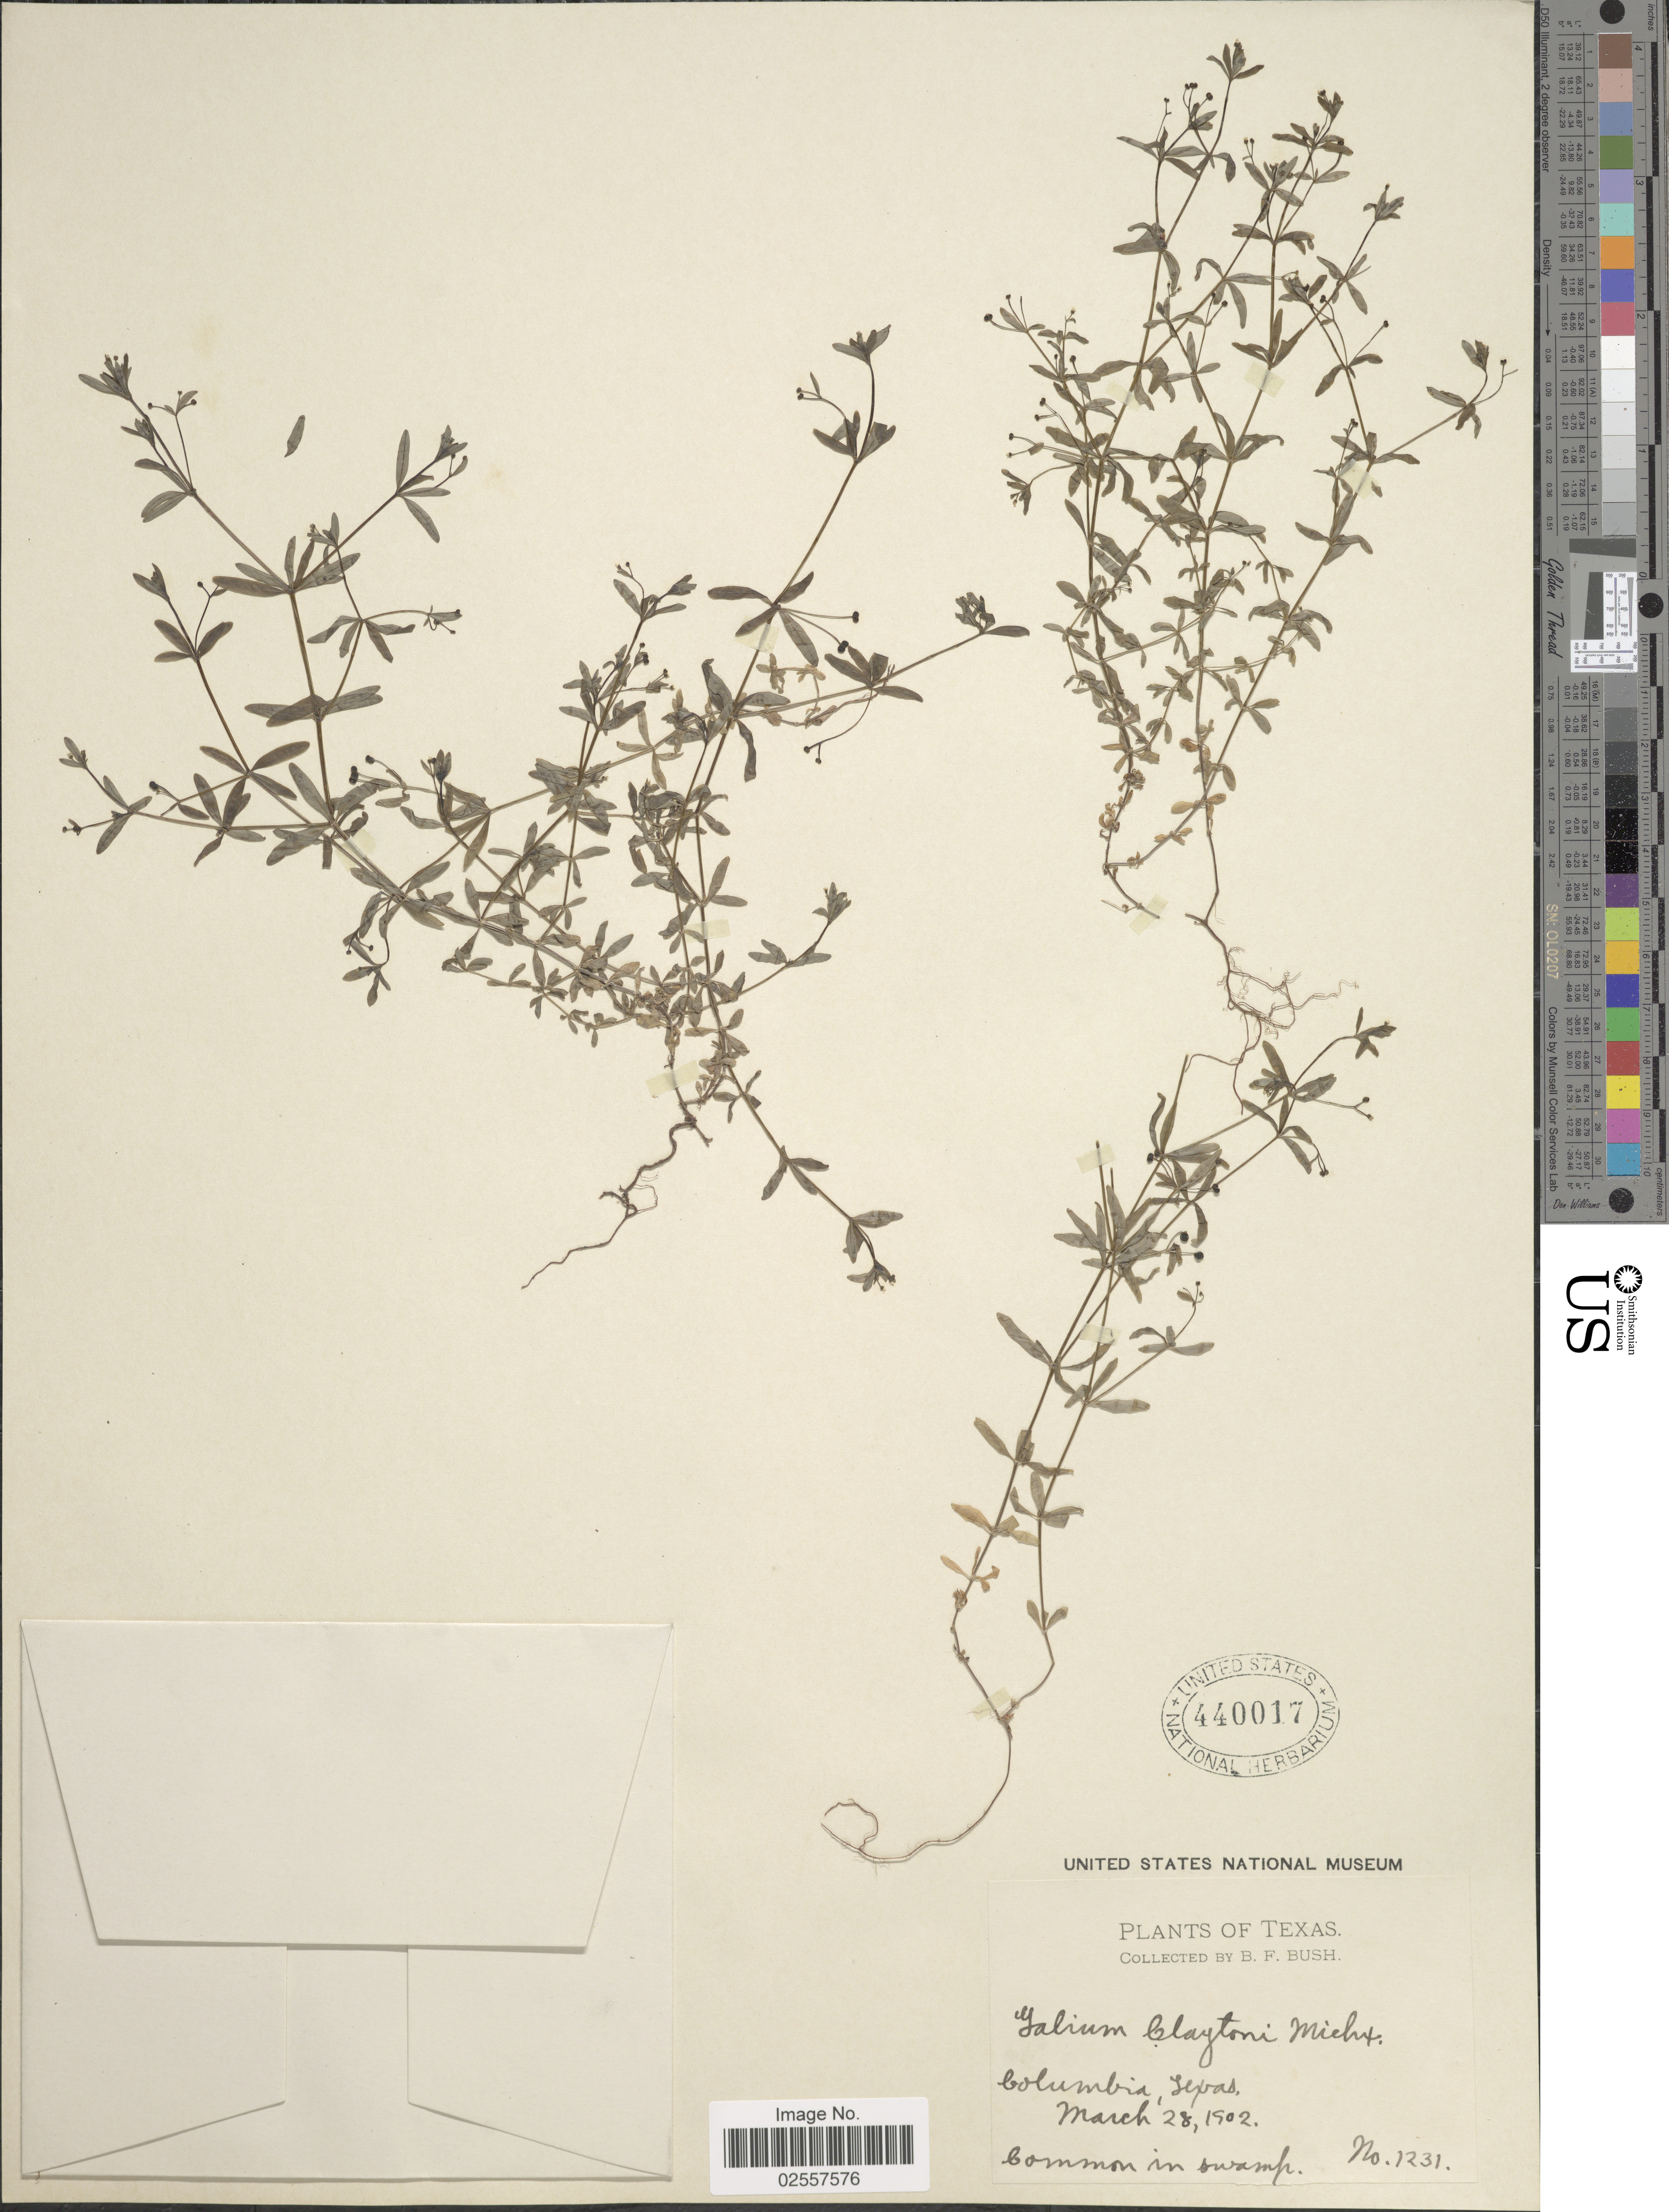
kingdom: Plantae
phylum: Tracheophyta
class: Magnoliopsida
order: Gentianales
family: Rubiaceae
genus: Galium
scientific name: Galium claytoni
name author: Michx.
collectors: B. F. Bush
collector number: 1231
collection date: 1902-03-28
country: United States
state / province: Texas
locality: Columbia, Common in swamp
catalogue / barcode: US 440017